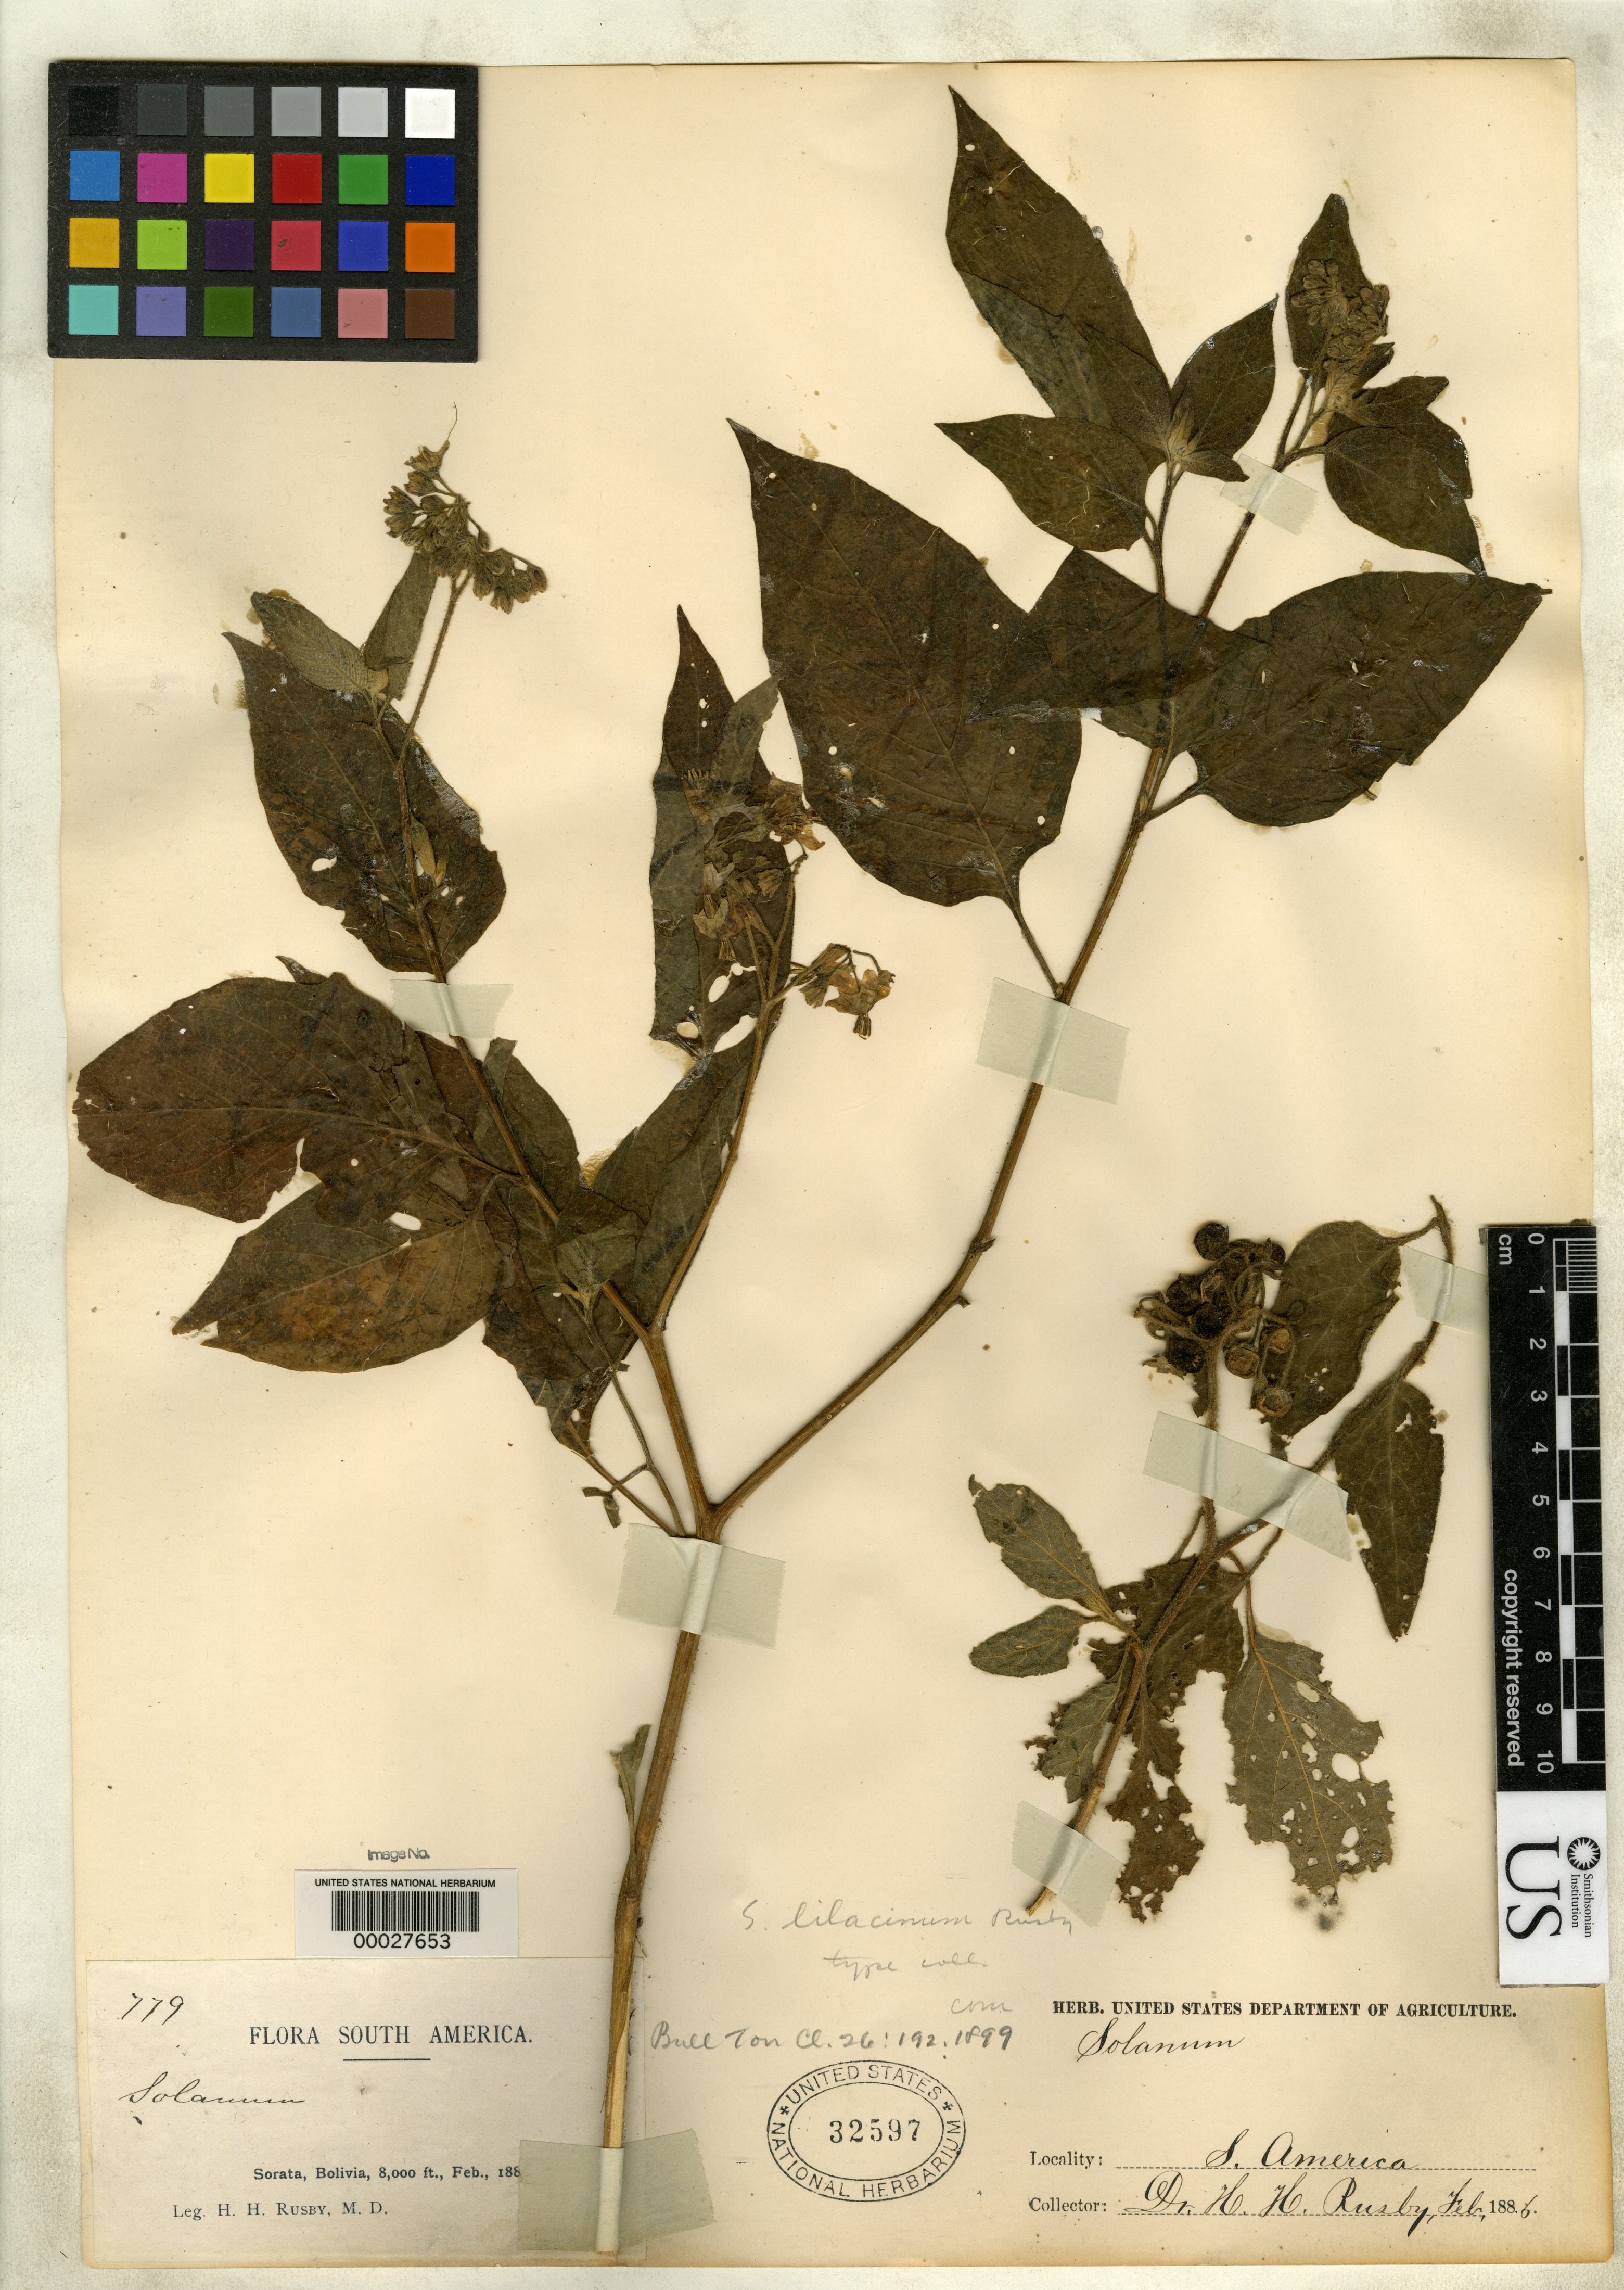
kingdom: Plantae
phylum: Tracheophyta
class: Magnoliopsida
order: Solanales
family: Solanaceae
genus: Solanum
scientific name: Solanum lilacinum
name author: Rusby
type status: Possible Type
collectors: H. H. Rusby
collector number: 779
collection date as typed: Feb., 1886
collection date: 1886-02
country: Bolivia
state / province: La Páz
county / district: Larecaja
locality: Sorata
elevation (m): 2438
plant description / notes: Annotated by CVM [Conrad V. Morton] as "type coll." but dubiously a type, and possibly not original material; protologue cites "Unduavi, 8000 ft., Oct., 1885" whereas this collection is Feb. 1886 from Sorata.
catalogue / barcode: US 32597